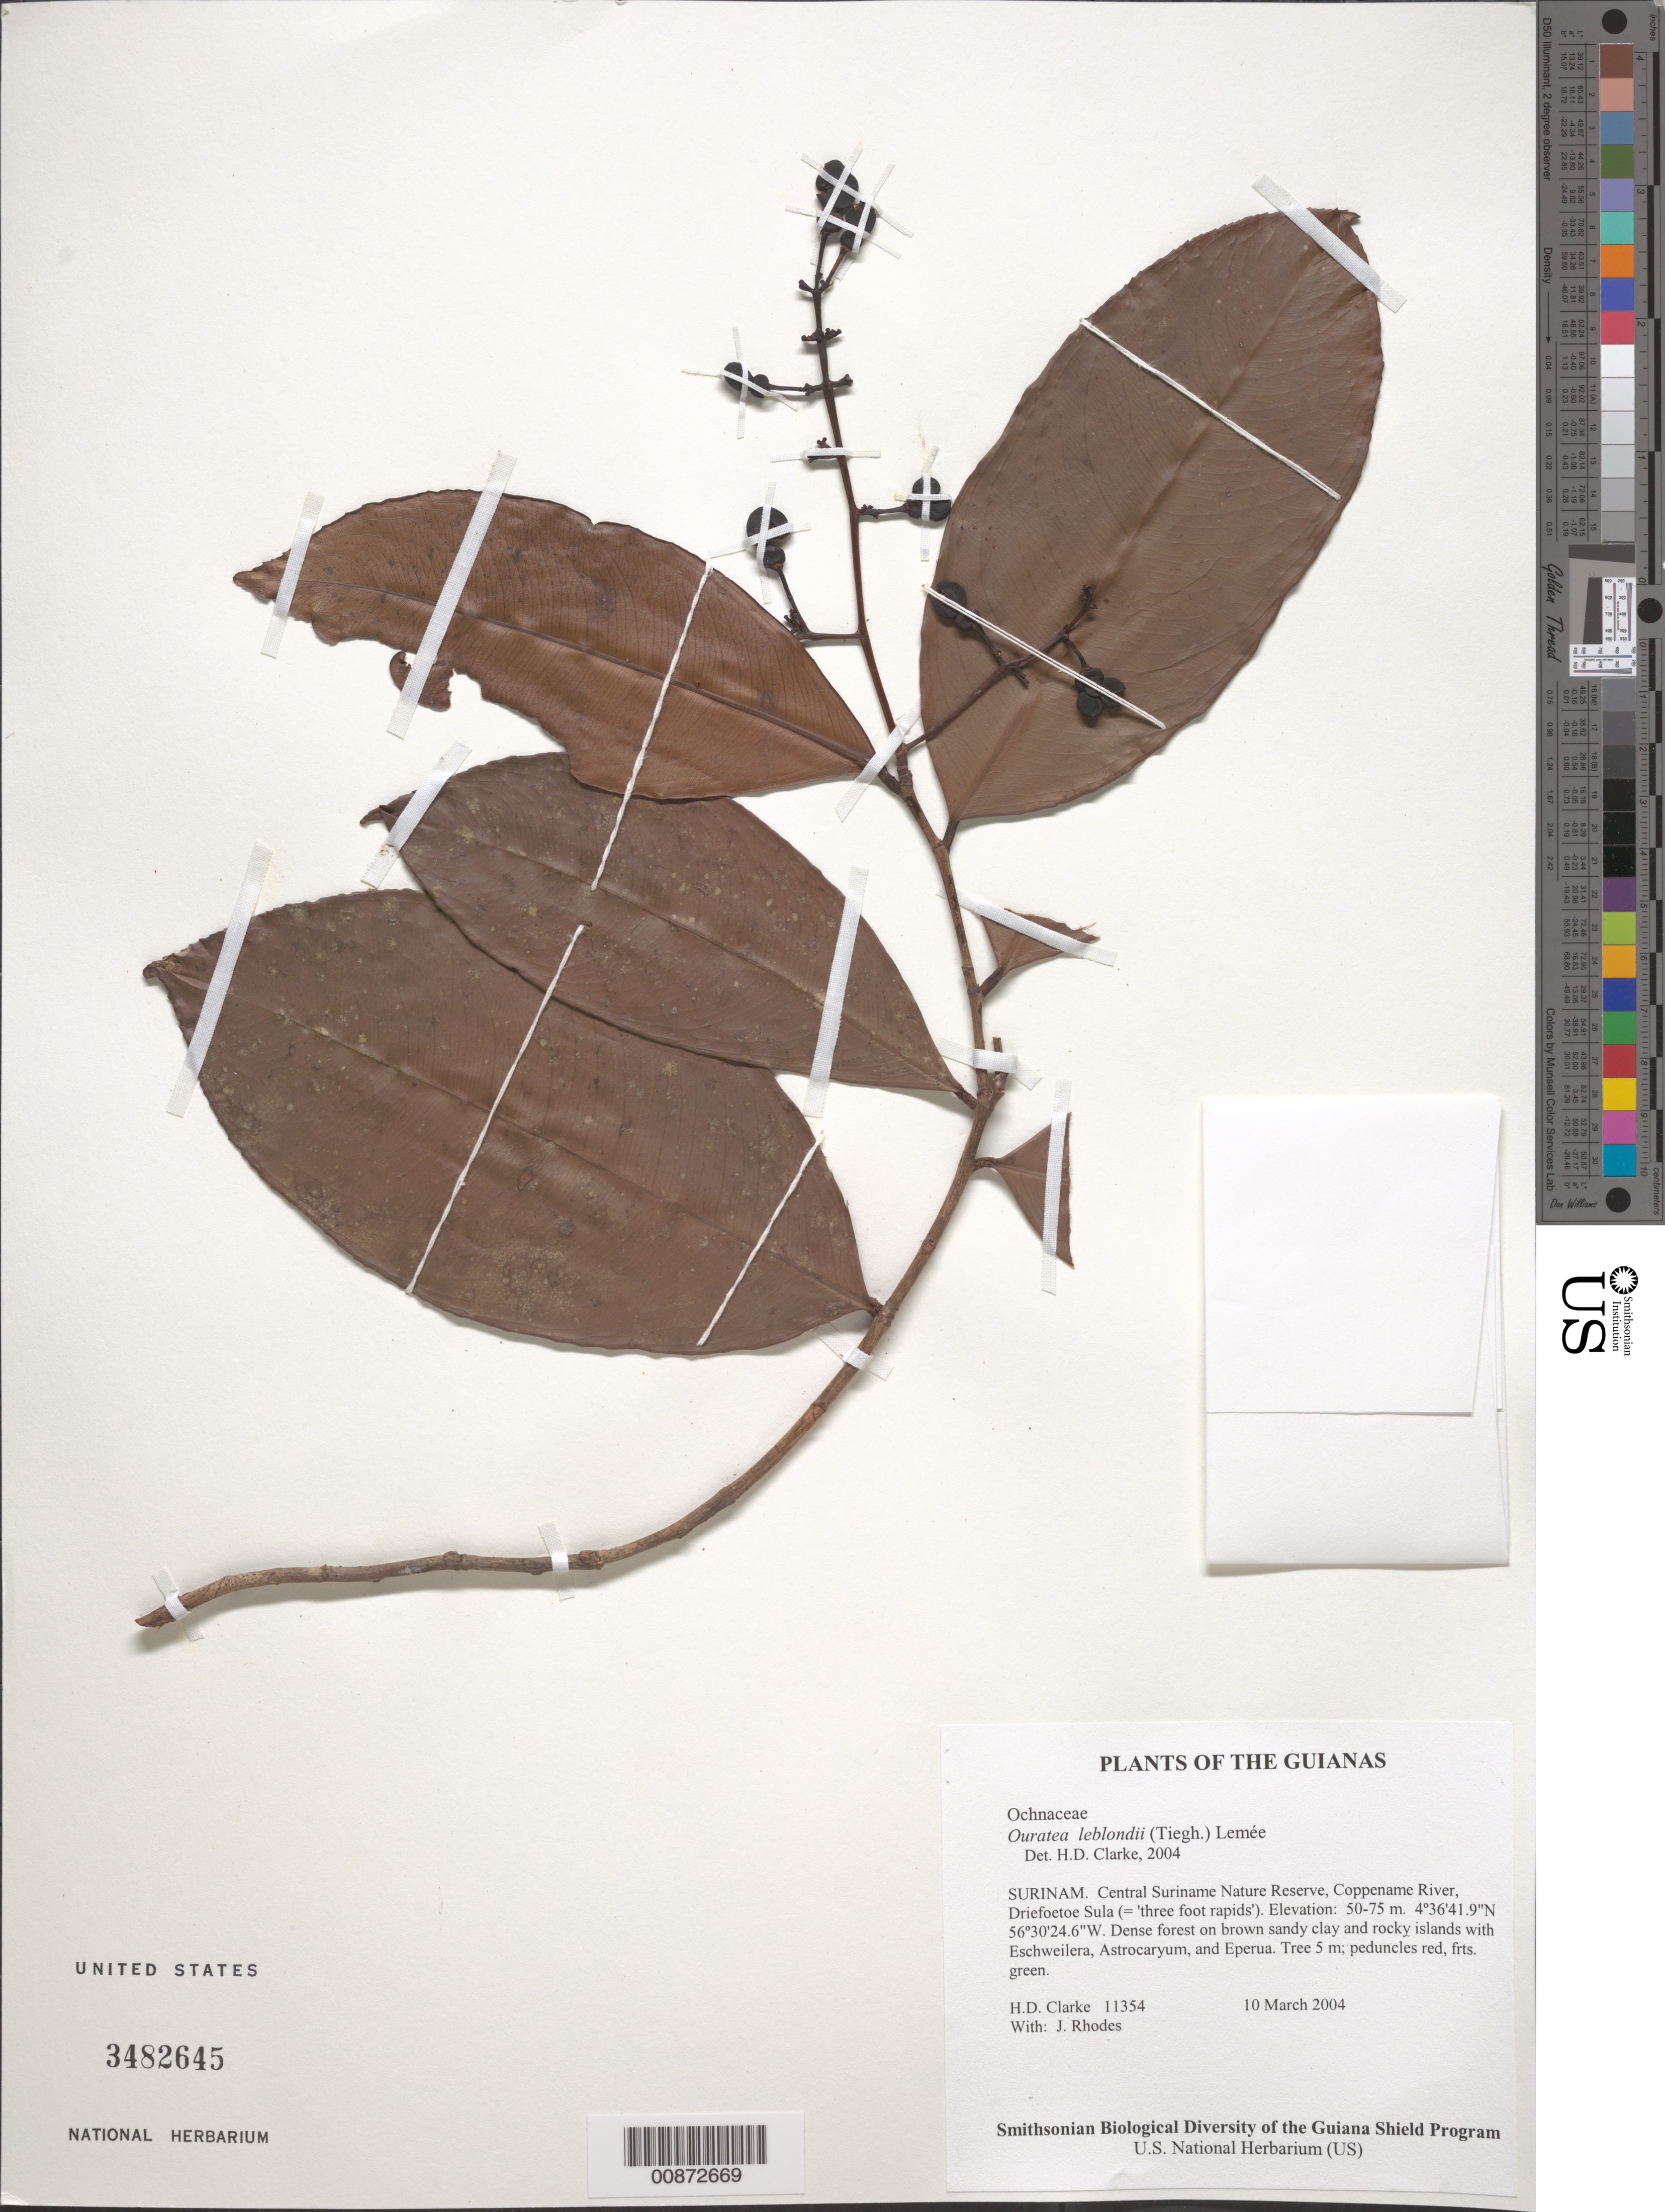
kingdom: Plantae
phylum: Tracheophyta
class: Magnoliopsida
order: Malpighiales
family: Ochnaceae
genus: Ouratea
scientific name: Ouratea leblondii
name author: (Tiegh.) Lemée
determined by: Clarke, H. D., University of North Carolina (Asheville)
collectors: H. D. Clarke & J. Rhodes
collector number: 11354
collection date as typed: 10 March 2004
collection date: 2004-03-10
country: Suriname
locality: Central Suriname Nature Reserve, Coppename River, Driefoetoe Sula (= 'three foot rapids')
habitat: Dense forest on brown sandy clay and rocky islands with Eschweilera, Astrocaryum, and Eperua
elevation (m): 50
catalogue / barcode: US 3482645